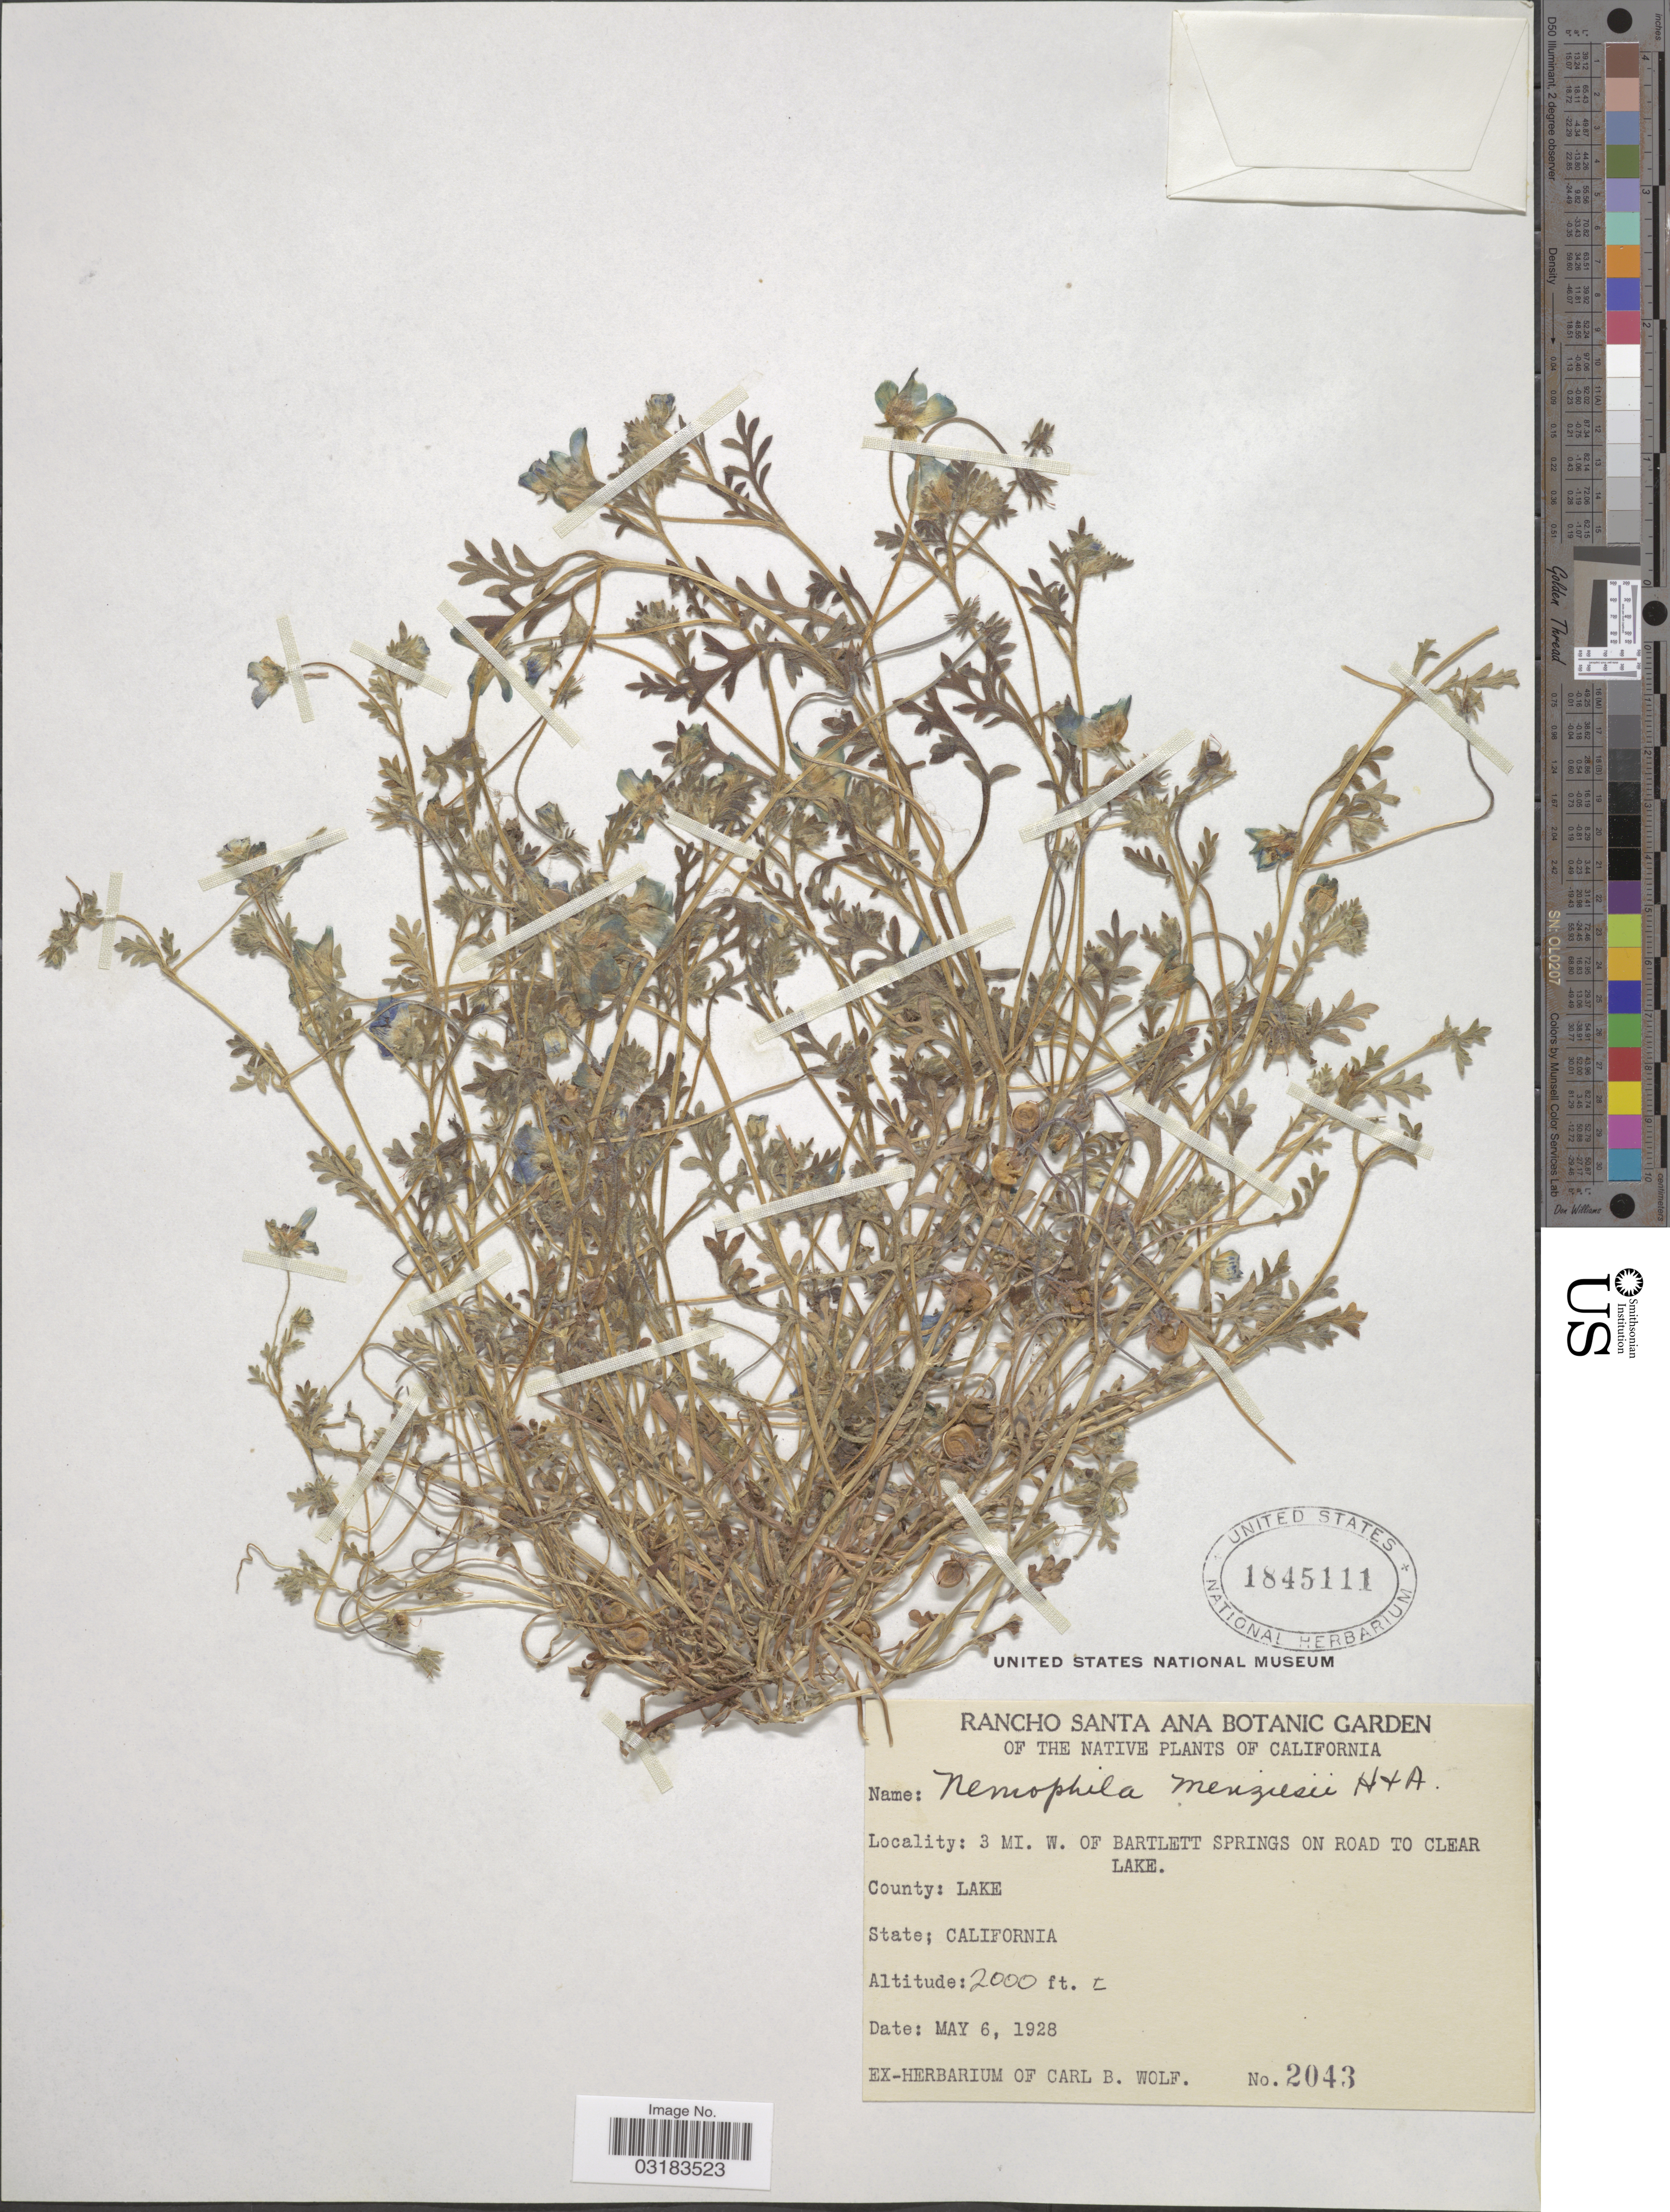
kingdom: Plantae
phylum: Tracheophyta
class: Magnoliopsida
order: Boraginales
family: Hydrophyllaceae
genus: Nemophila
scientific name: Nemophila menziesii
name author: Hook. & Arn.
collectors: ex herb. Carl B. Wolf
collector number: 2043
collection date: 1928-05-06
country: United States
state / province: California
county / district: Lake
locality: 3 mi. w. of Bartlett Springs on road to Clear Lake. County: Lake.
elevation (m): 610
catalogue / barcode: US 1845111